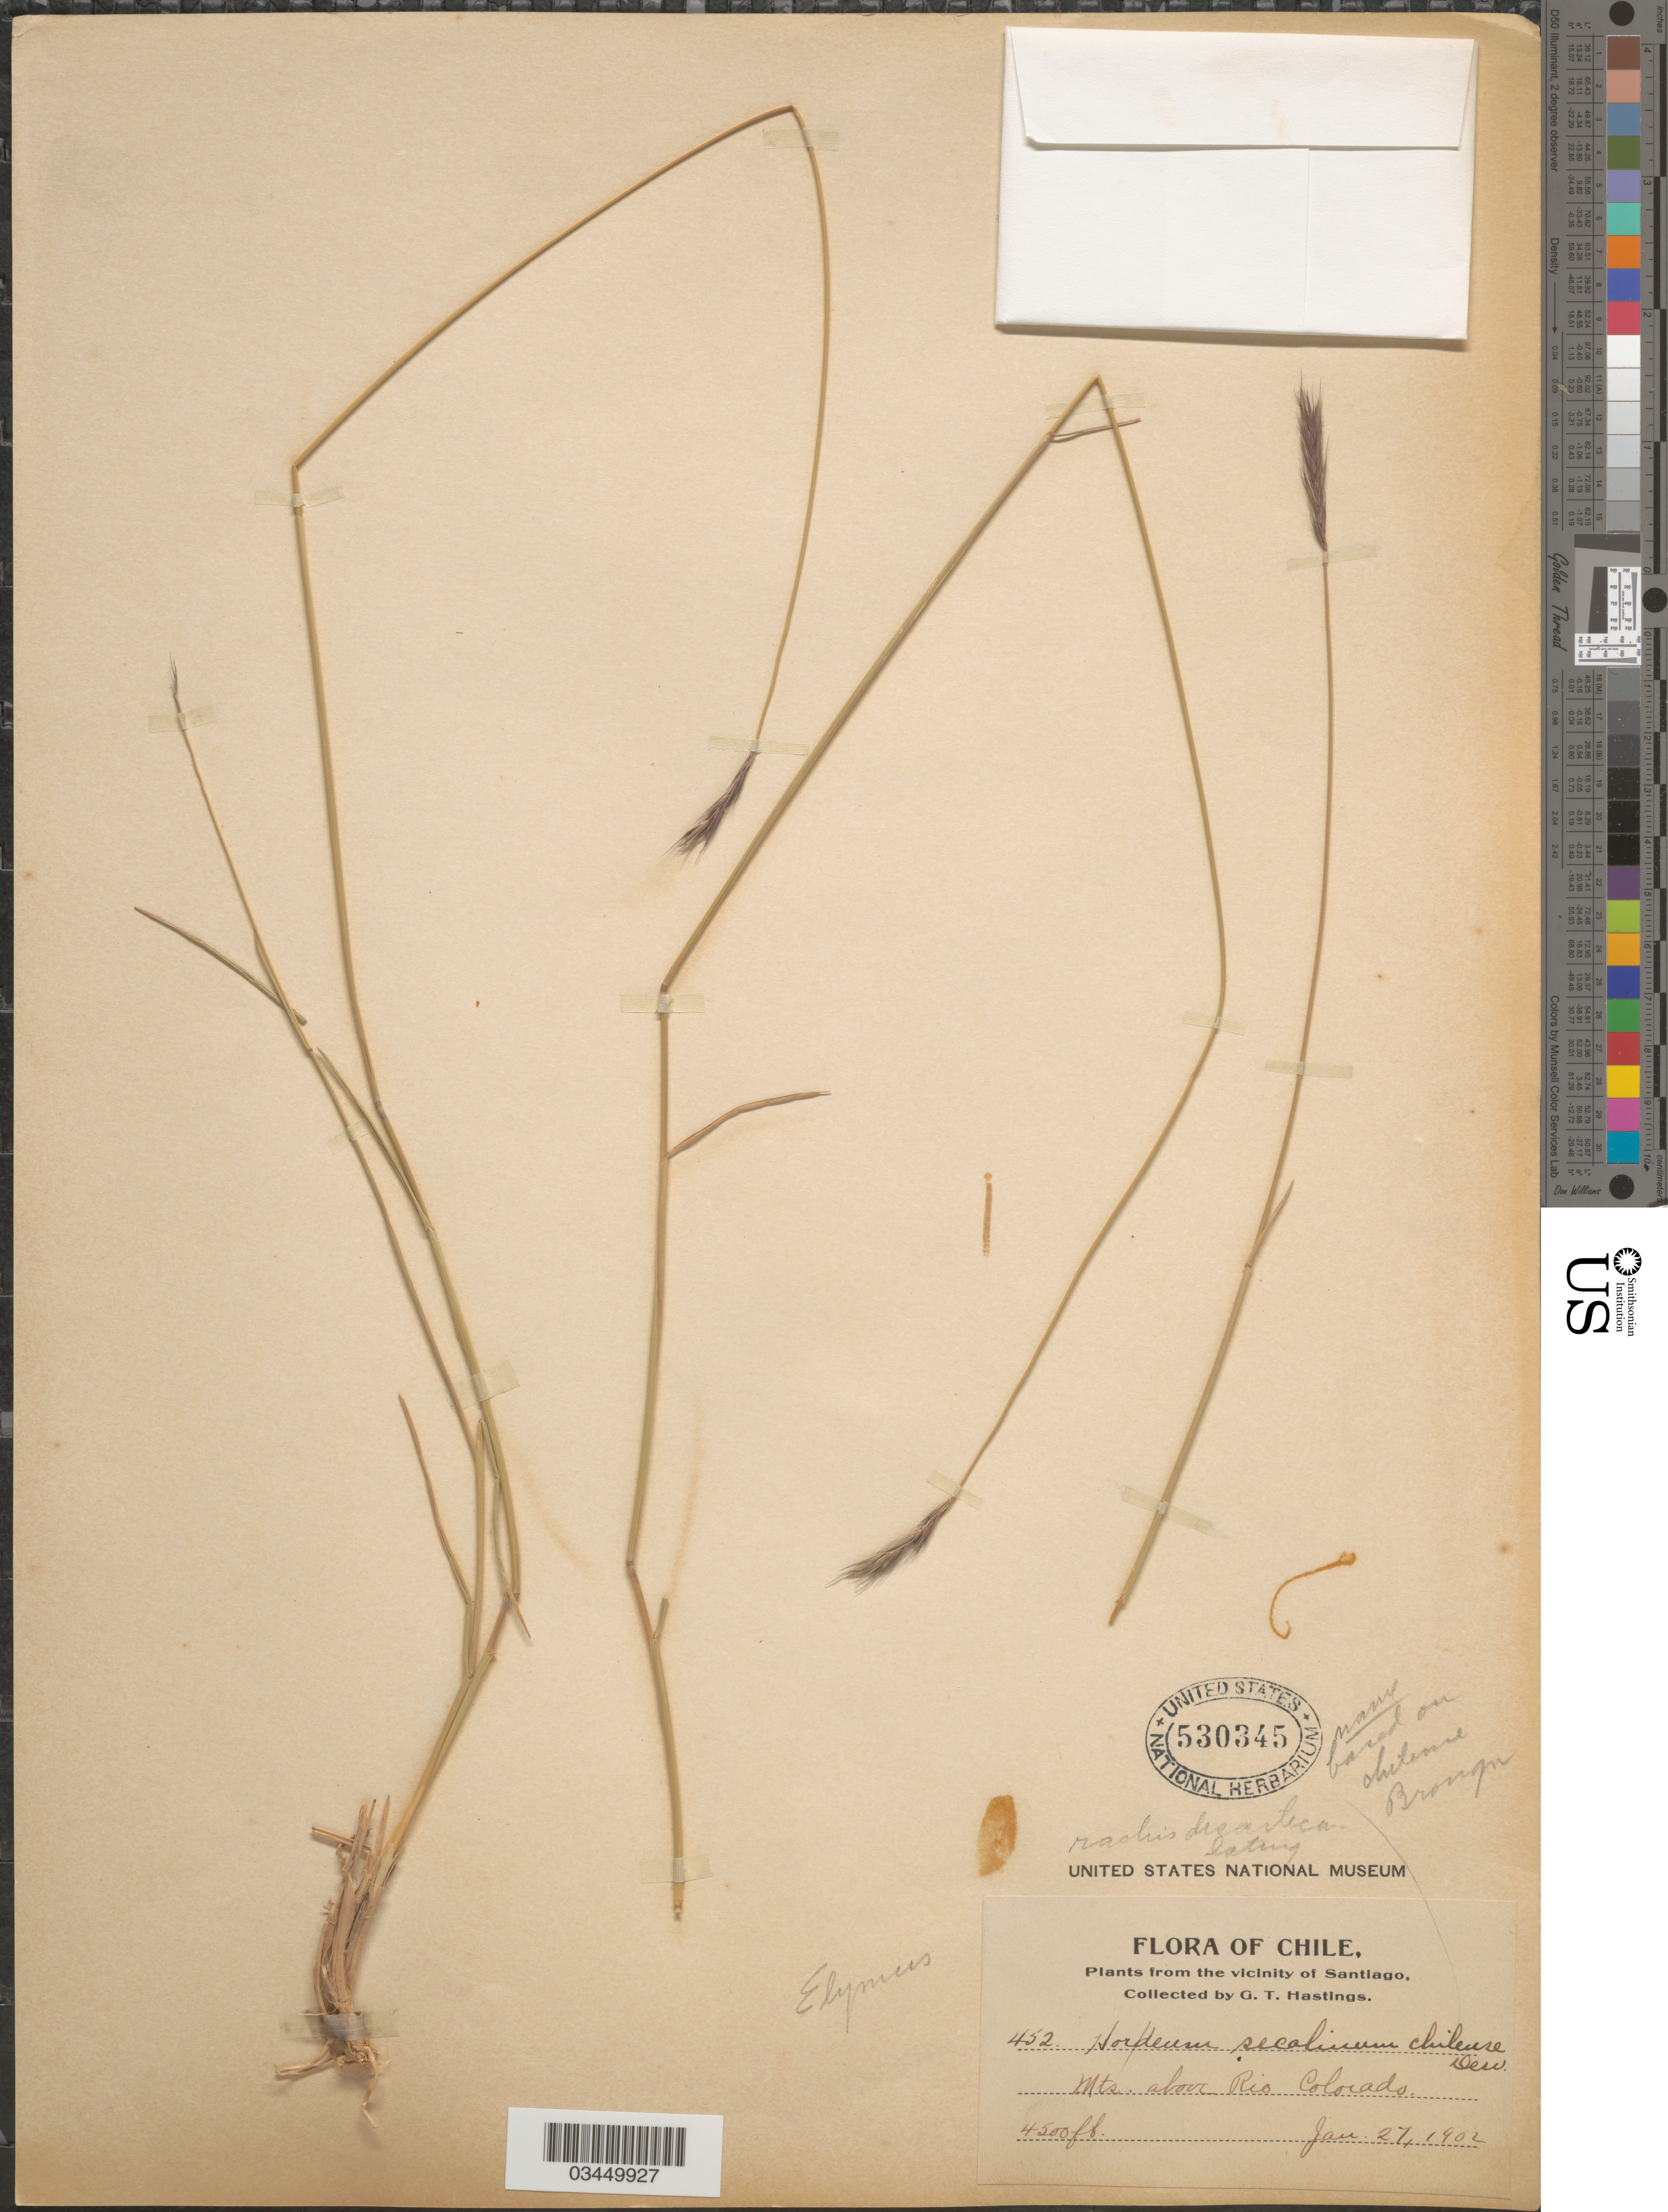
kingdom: Plantae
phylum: Tracheophyta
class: Liliopsida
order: Poales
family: Poaceae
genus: Elymus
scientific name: Elymus sp.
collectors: G. Hastings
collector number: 452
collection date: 1902-01-27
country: Chile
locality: The vicinity of Santiago. Mts. above Rio Colorado.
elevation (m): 1372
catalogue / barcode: US 530345